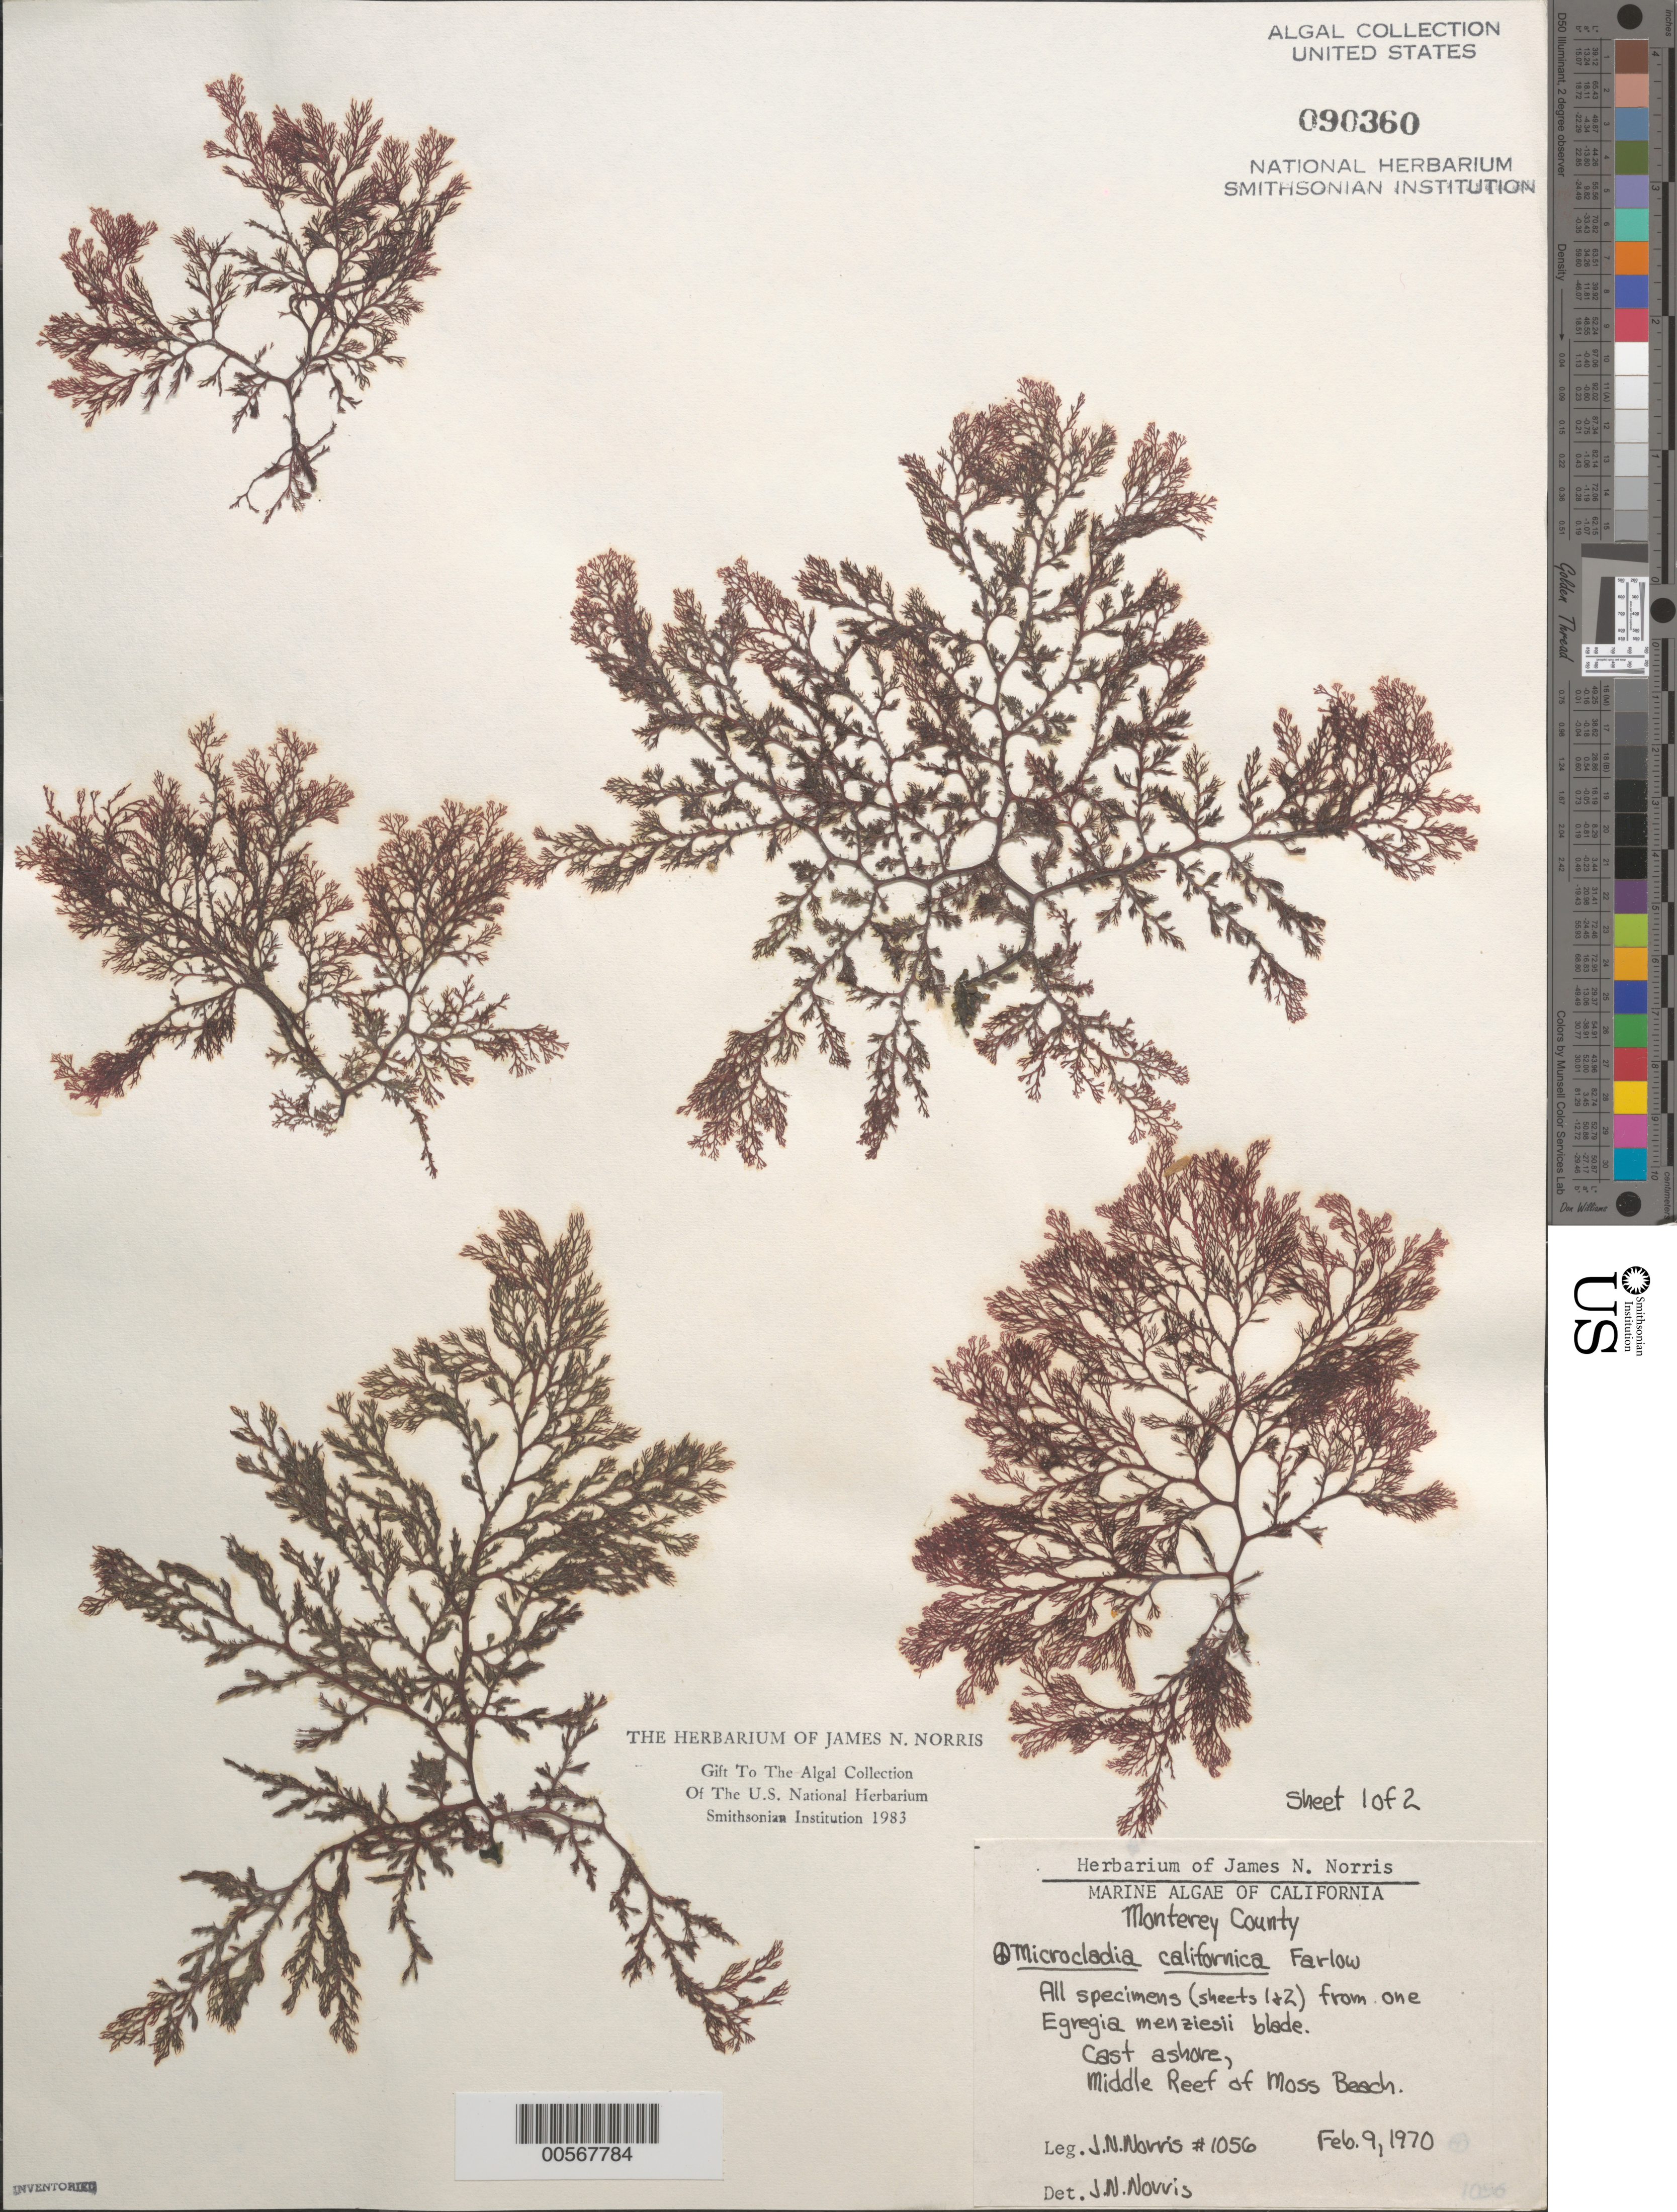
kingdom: Plantae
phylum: Rhodophyta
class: Florideophyceae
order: Ceramiales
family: Ceramiaceae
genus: Campylaephora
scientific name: Campylaephora californica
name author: (Farl.) T.O. Cho in T.O. Cho et al.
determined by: Algae name updating Project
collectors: J. N. Norris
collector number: JN-1056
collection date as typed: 09 Feb 1970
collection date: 1970-02-09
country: United States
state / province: California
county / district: Monterey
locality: Middle Reef of Moss Beach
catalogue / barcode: US 90360